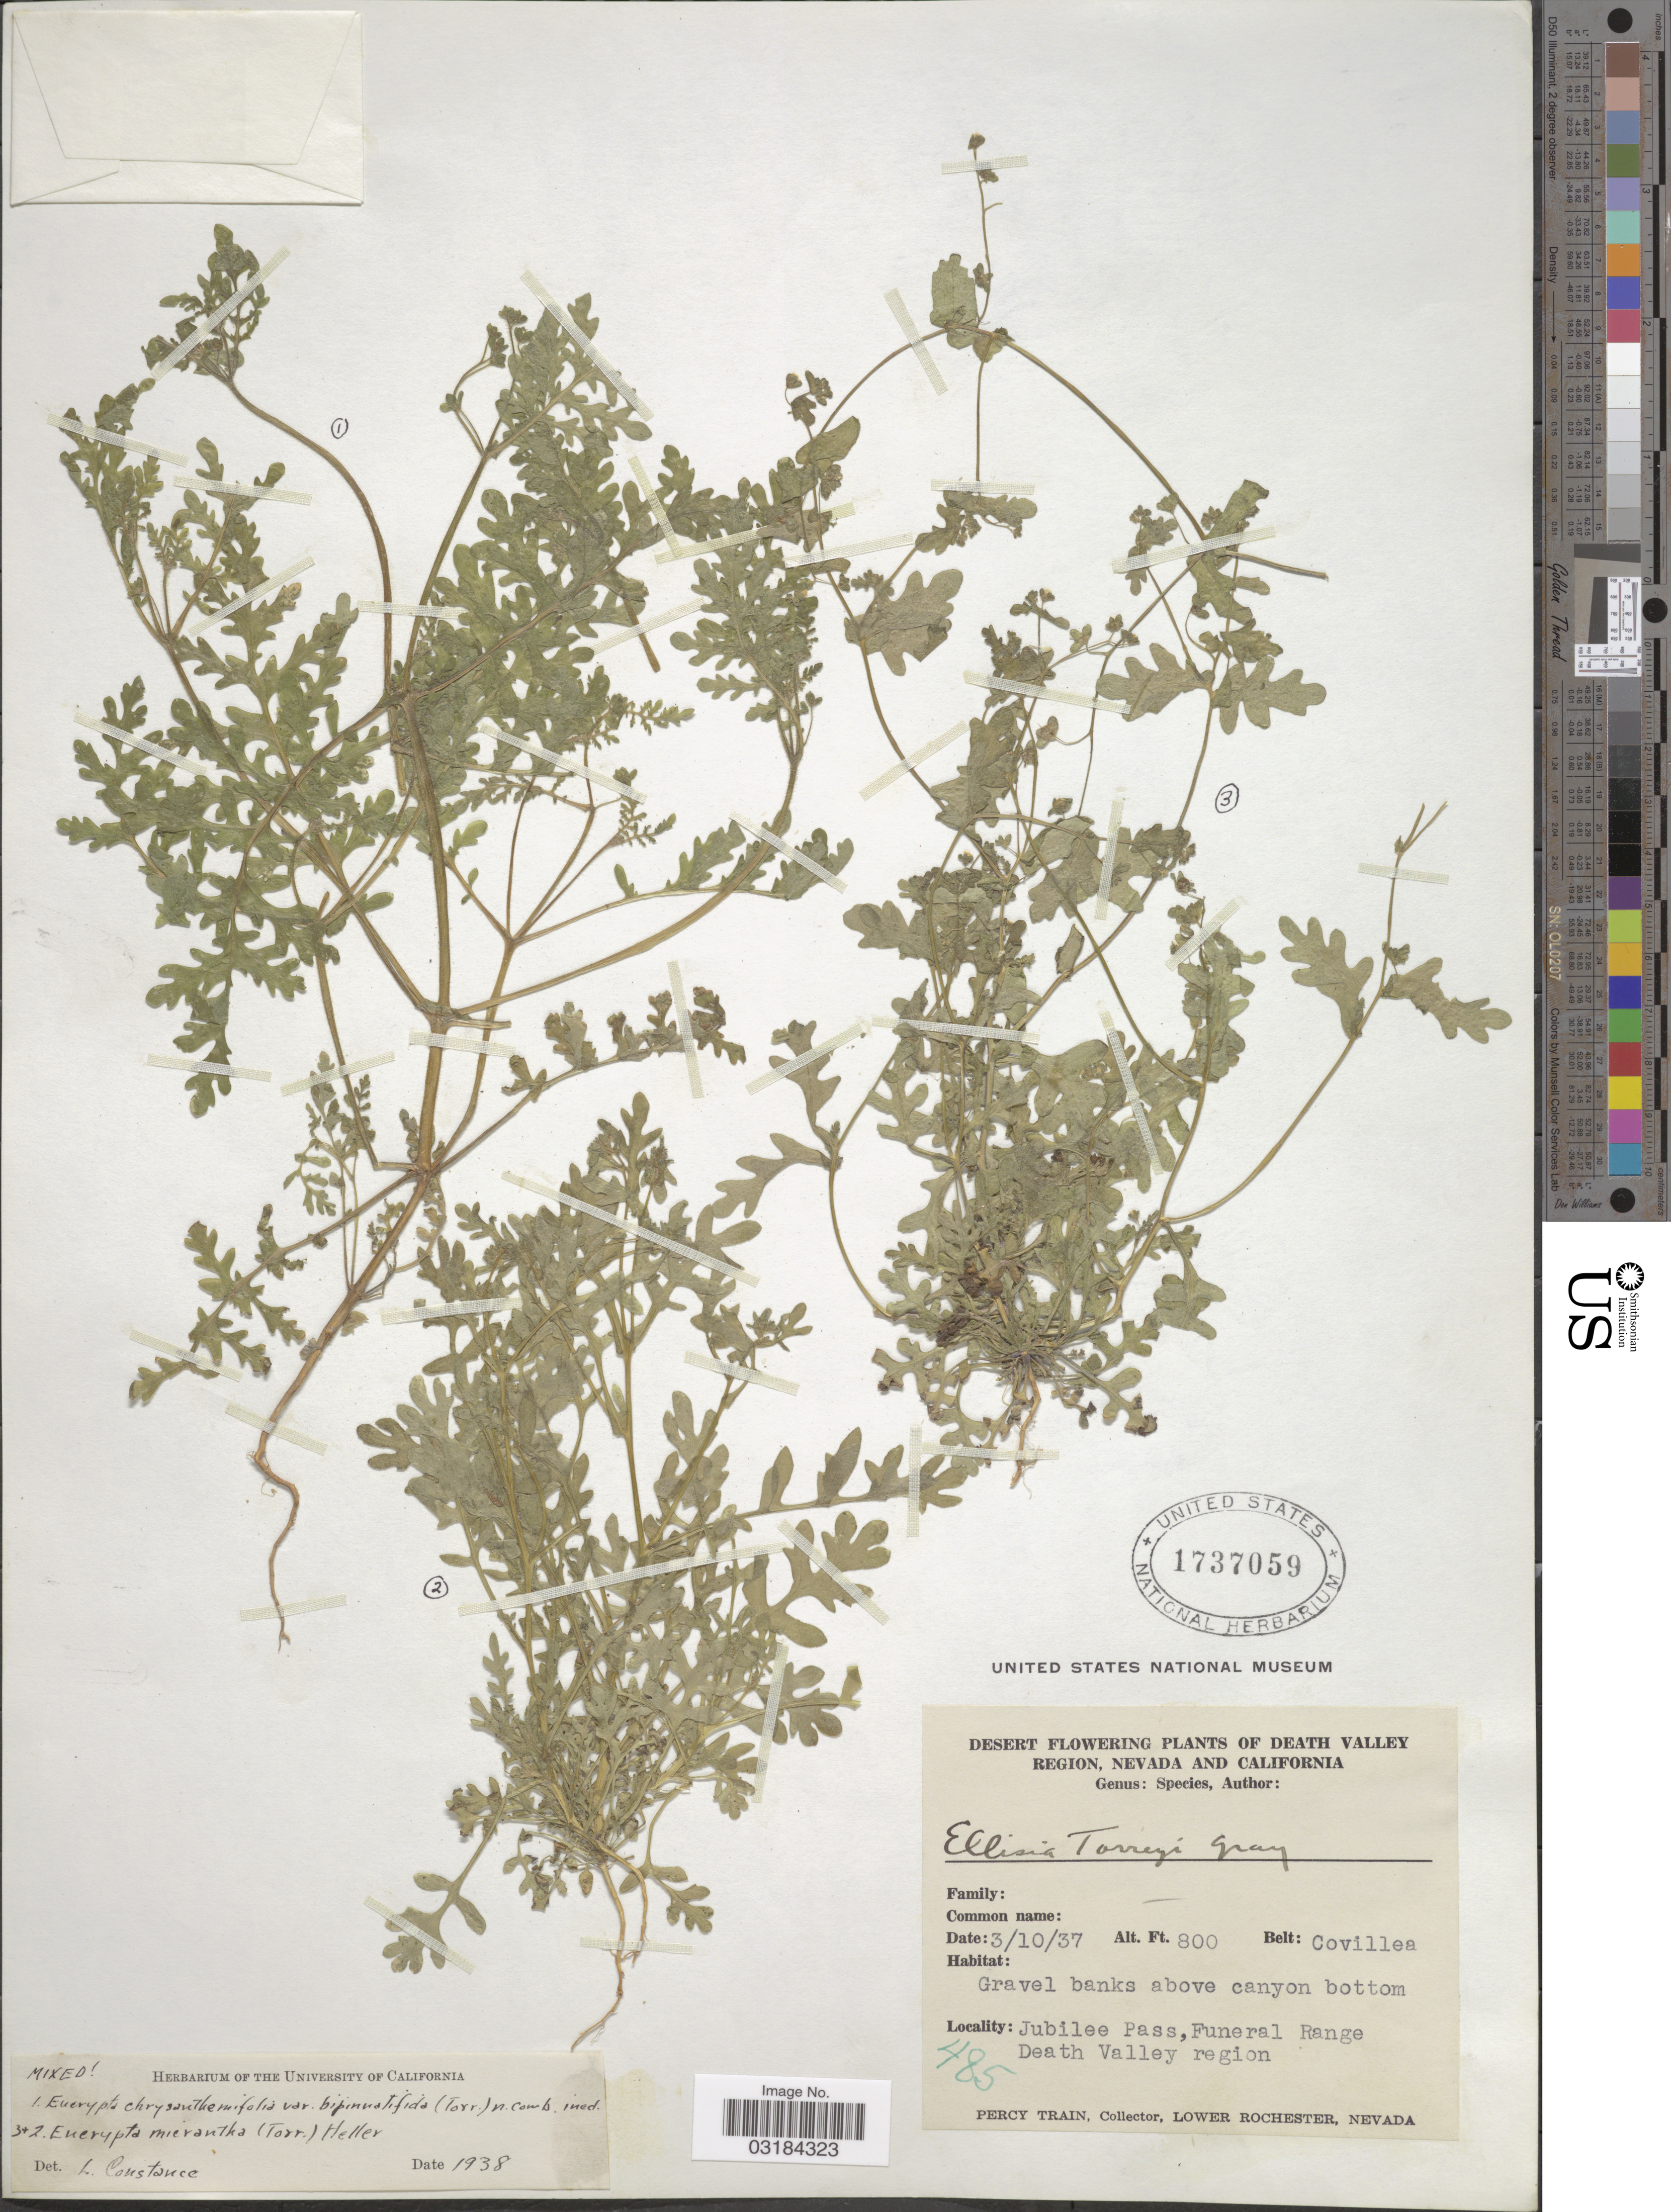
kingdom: Plantae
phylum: Tracheophyta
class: Magnoliopsida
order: Boraginales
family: Hydrophyllaceae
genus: Eucrypta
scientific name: Eucrypta chrysanthemifolia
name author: (Benth.) Greene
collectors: P. Train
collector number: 485?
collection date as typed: Transcribed d/m/y: 10/3/37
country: United States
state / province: Nevada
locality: Jubilee Pass, Funeral Range, Death Valley region.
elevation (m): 244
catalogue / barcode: US 1737059